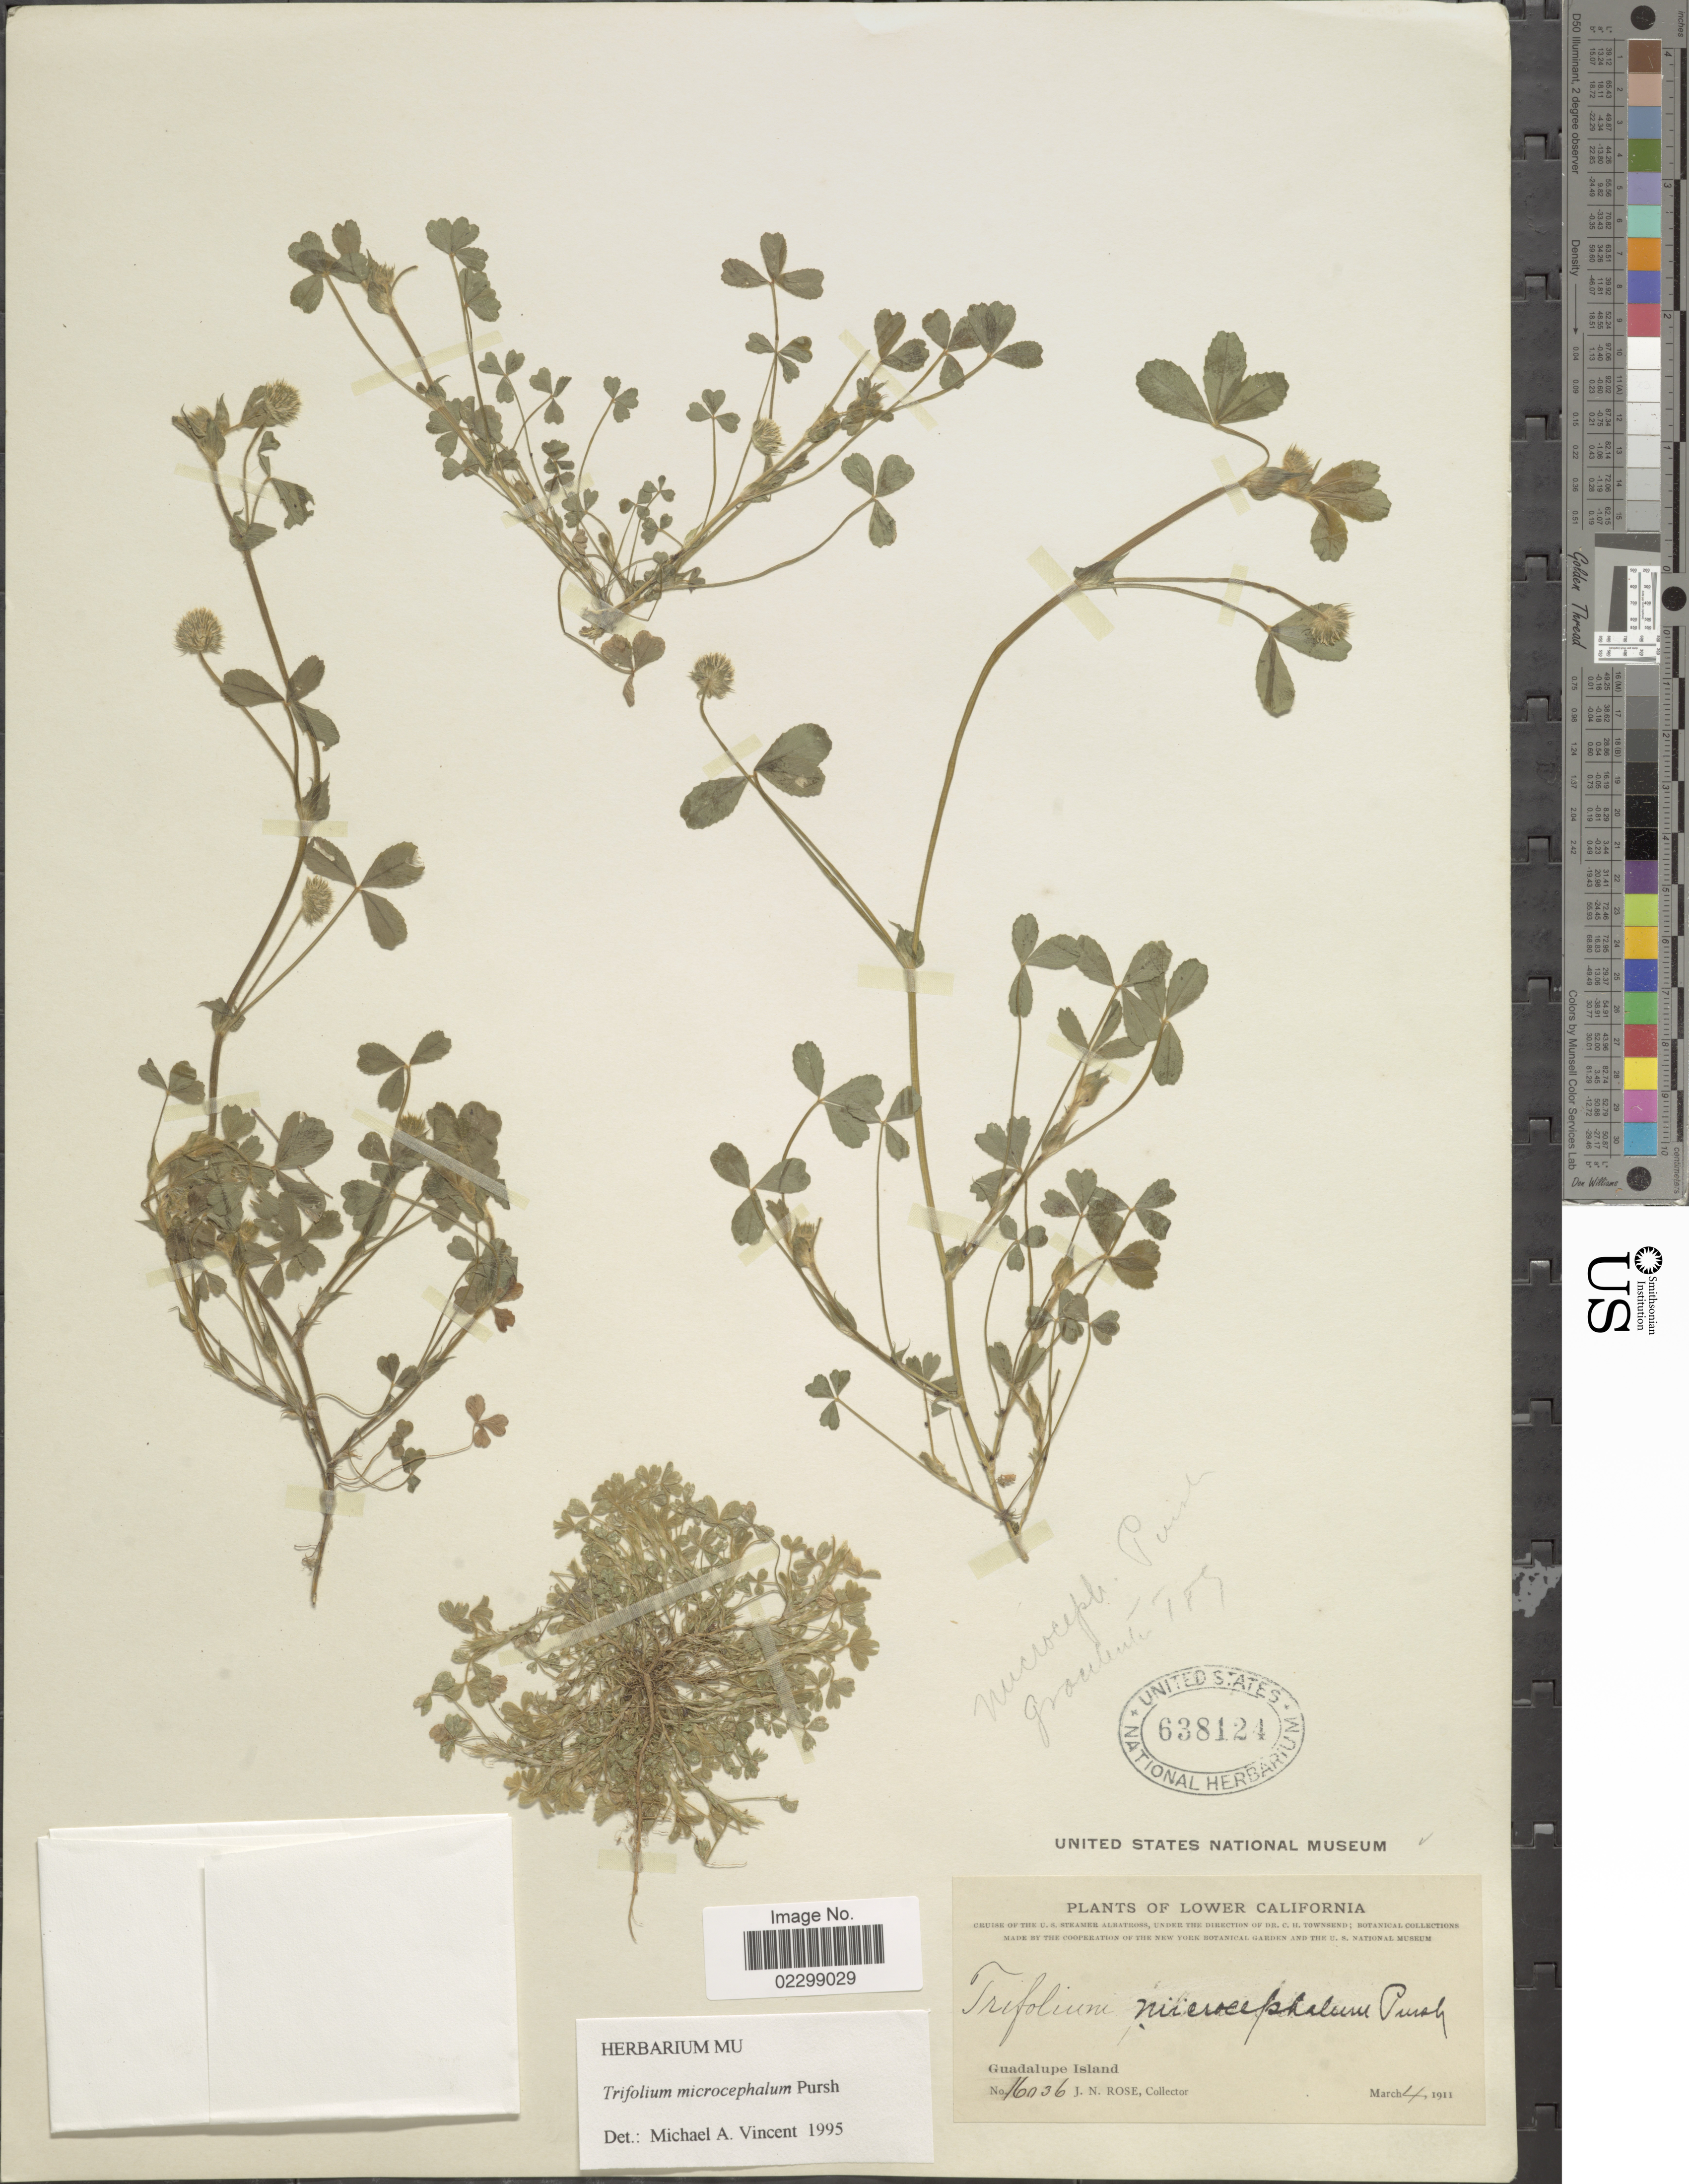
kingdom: Plantae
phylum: Tracheophyta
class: Magnoliopsida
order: Fabales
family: Fabaceae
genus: Trifolium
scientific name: Trifolium microcephalum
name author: Pursh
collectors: J. N. Rose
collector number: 16036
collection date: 1911-03-04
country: Mexico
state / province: Baja California Norte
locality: Guadalupe Island, Lower California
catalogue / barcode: US 638124